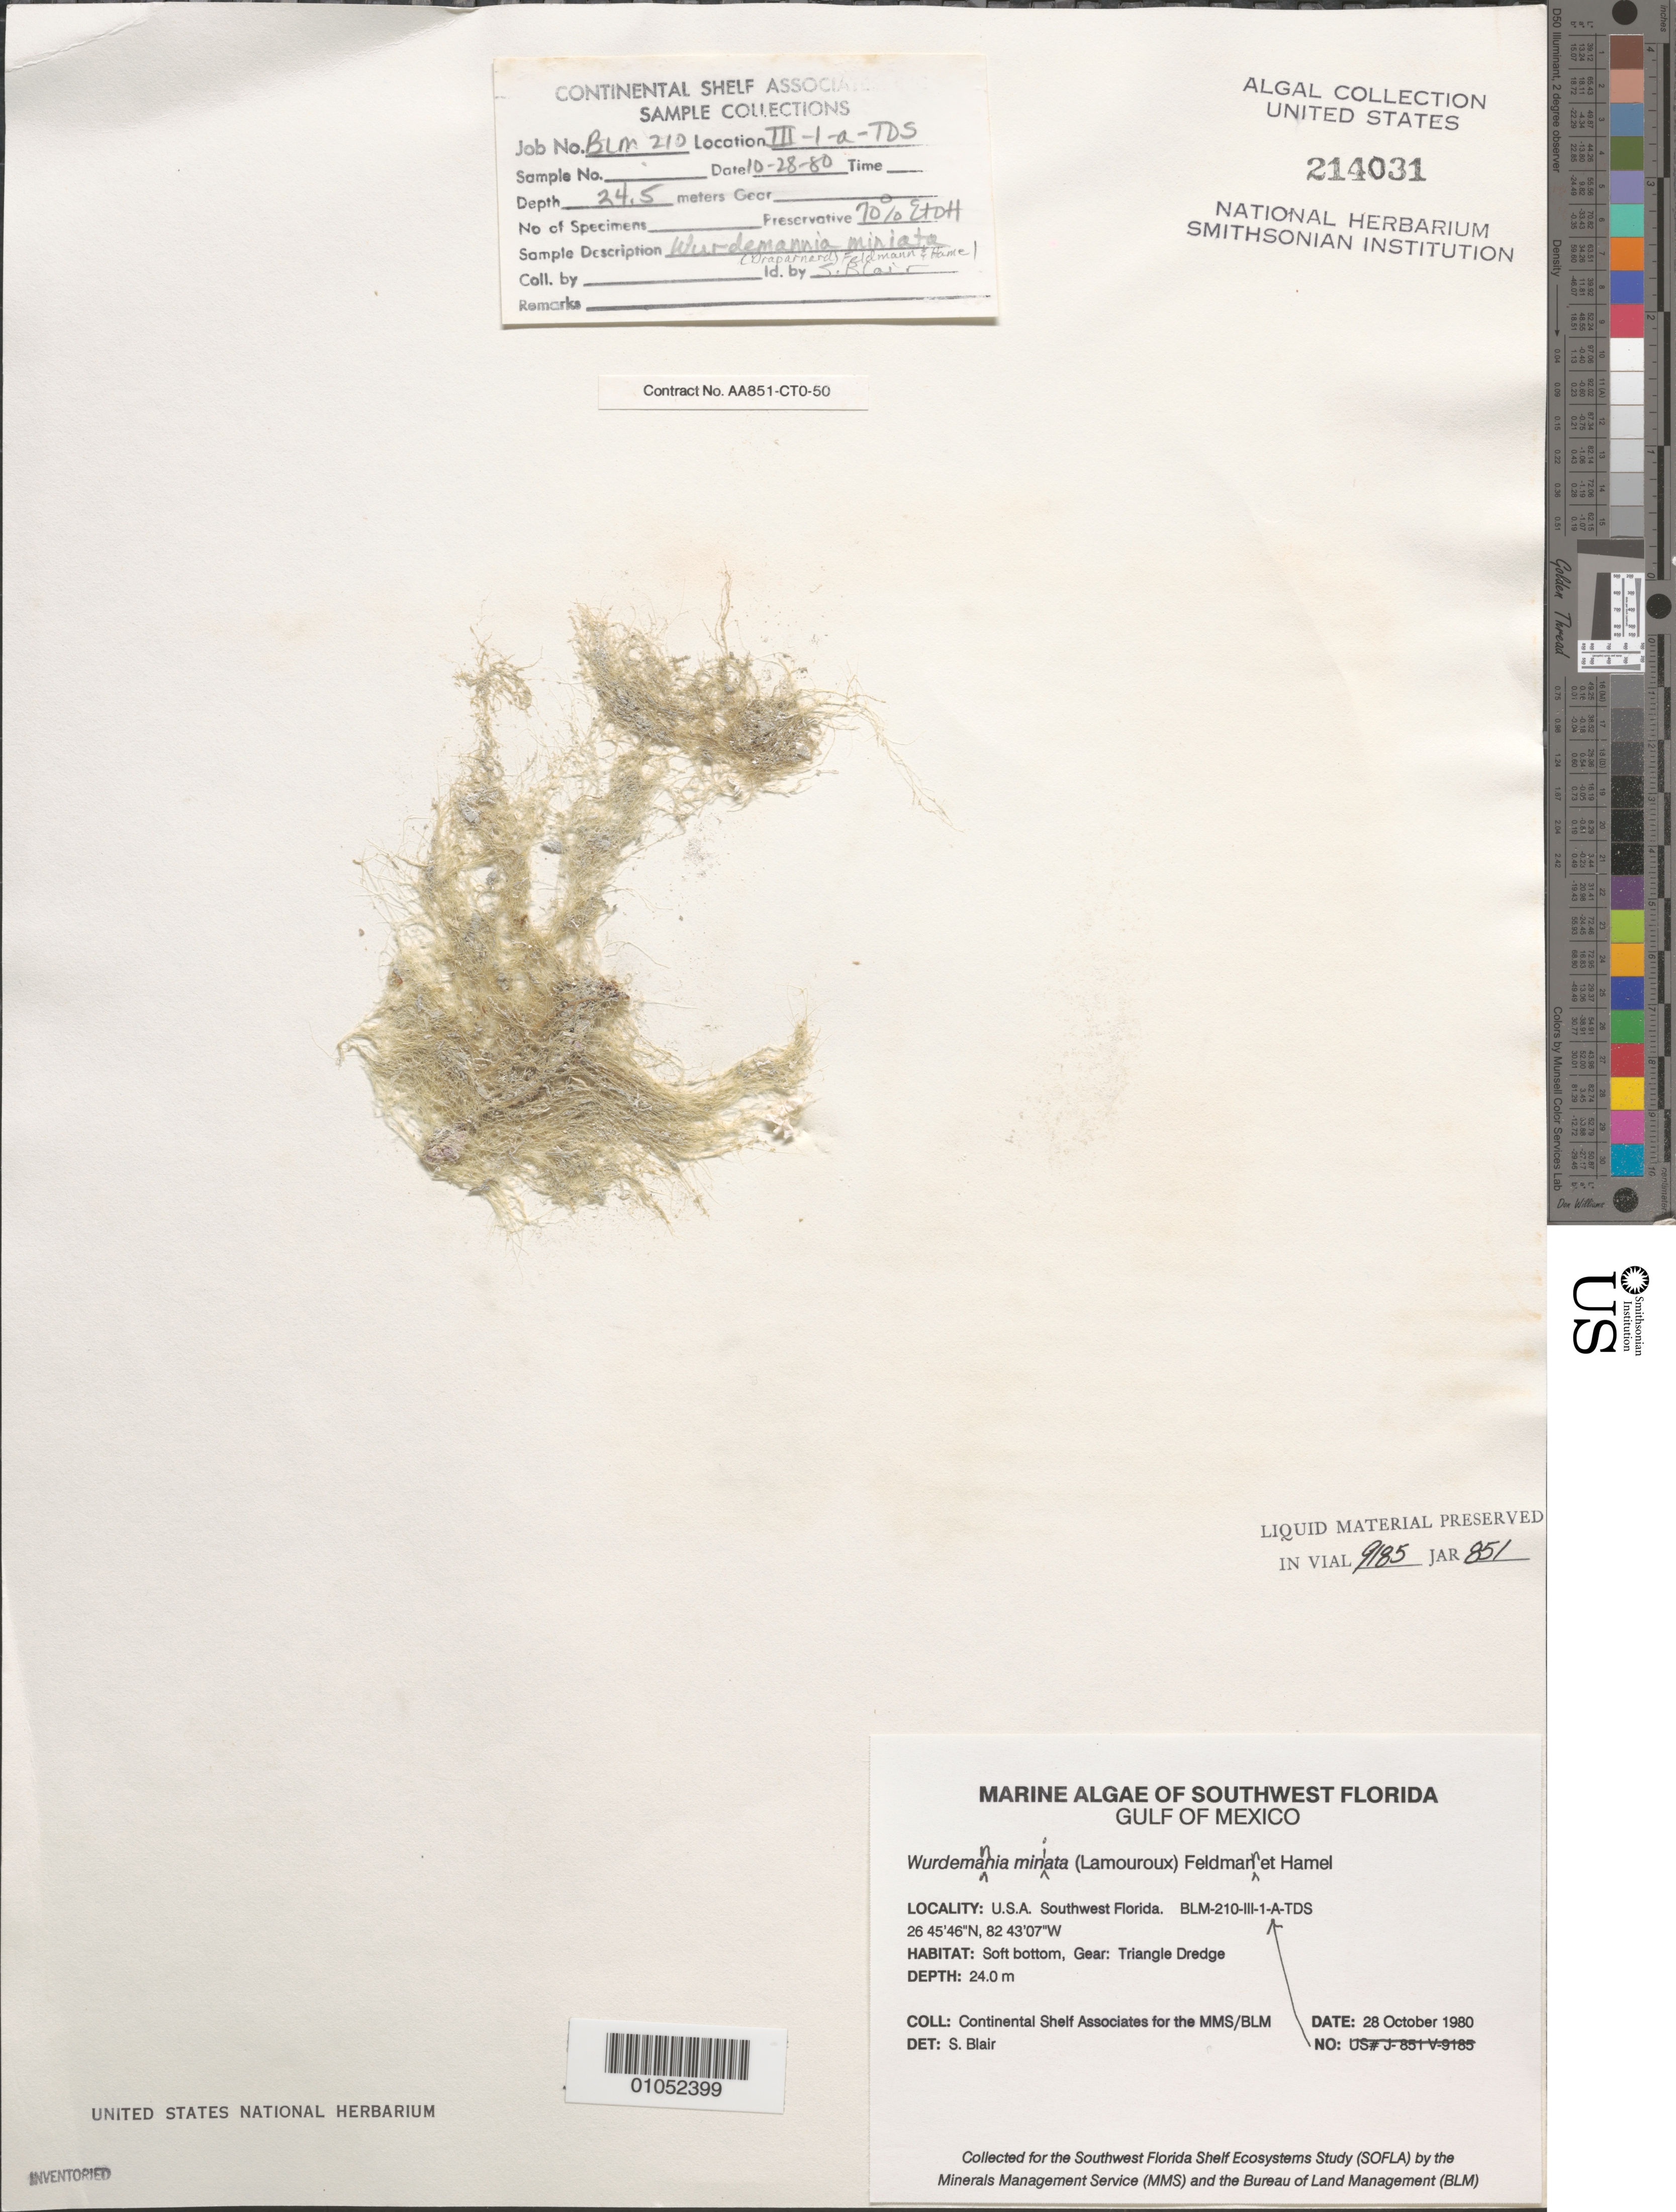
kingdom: Plantae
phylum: Rhodophyta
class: Florideophyceae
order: Gigartinales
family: Solieriaceae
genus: Wurdemannia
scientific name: Wurdemannia miniata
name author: (Spreng.) Feldmann & G. Hamel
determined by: Blair, S. M.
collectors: Continental Shelf Associates for the MMS/BLM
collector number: BLM-321-III-1-A-TDS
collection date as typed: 28 Oct 1980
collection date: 1980-10-28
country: United States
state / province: Florida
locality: Gulf of Mexico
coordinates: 26 45'46"N, 82 43'07"W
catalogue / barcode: US 214031